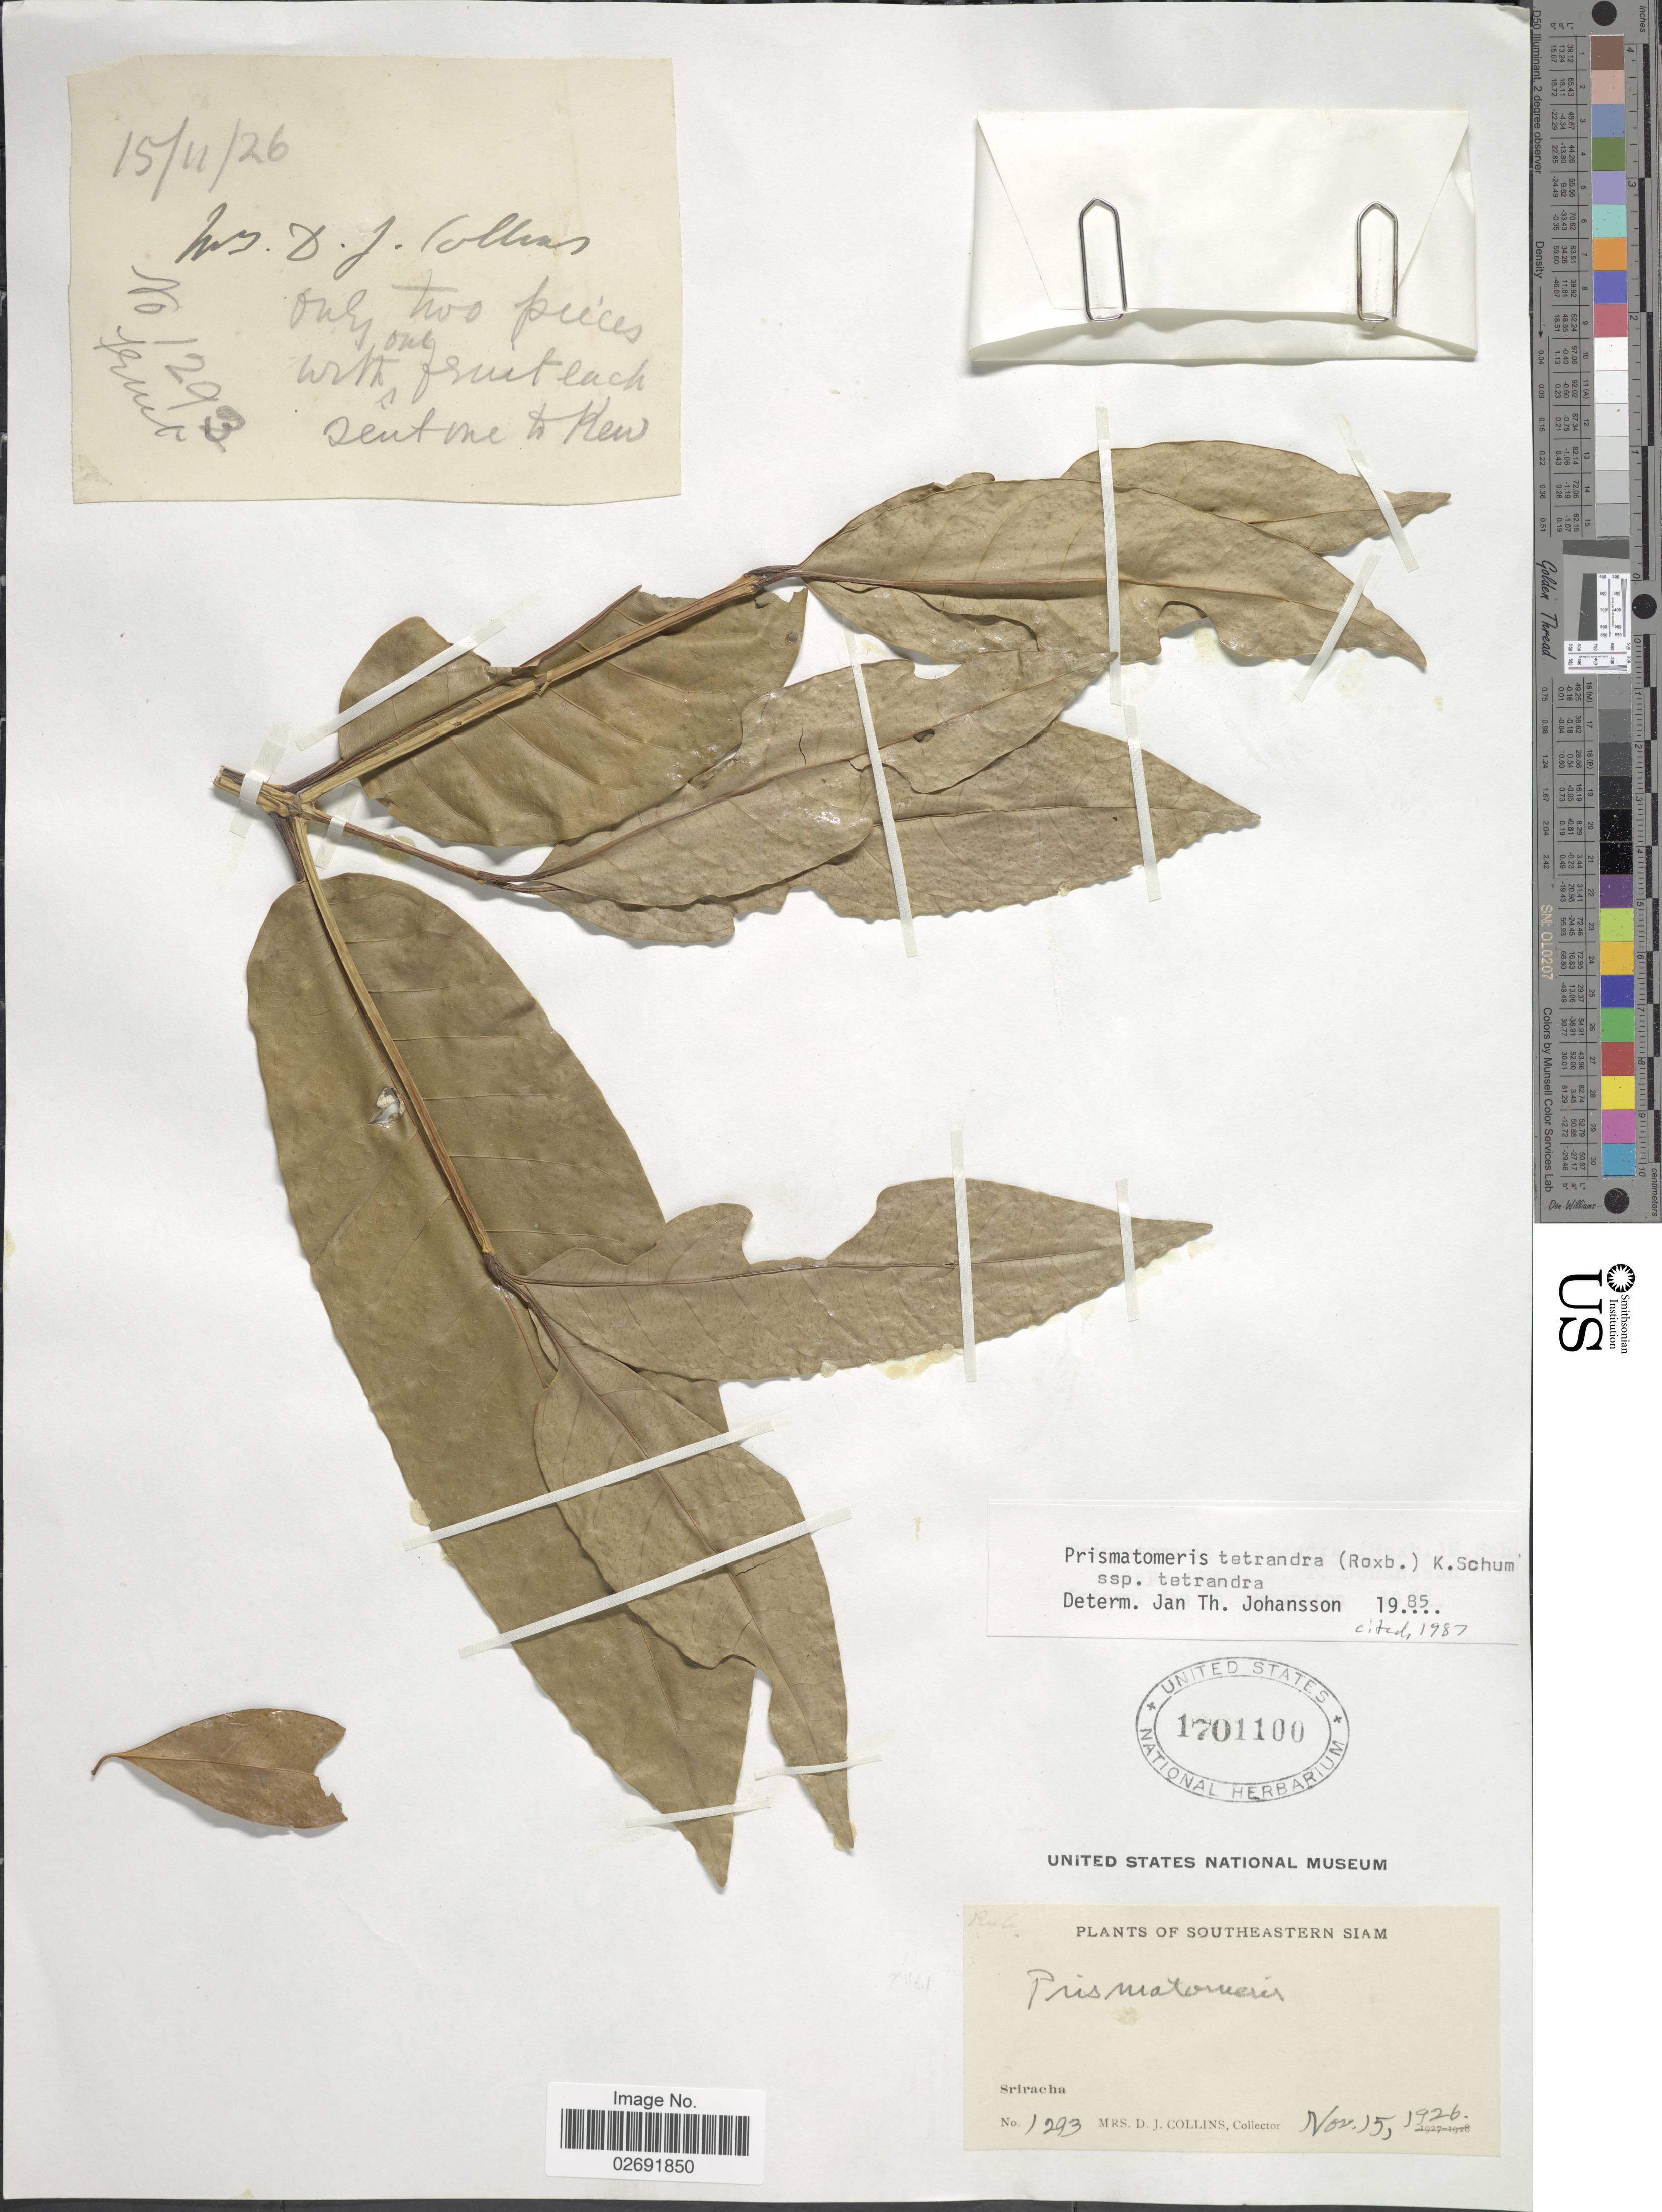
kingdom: Plantae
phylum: Tracheophyta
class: Magnoliopsida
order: Gentianales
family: Rubiaceae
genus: Prismatomeris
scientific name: Prismatomeris tetrandra subsp. tetrandra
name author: (Roxb.) K. Schum.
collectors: Mrs. D. J. Collins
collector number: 1293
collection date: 1926-11-15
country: Thailand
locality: Southeastern Siam, Sriracha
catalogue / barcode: US 1701100